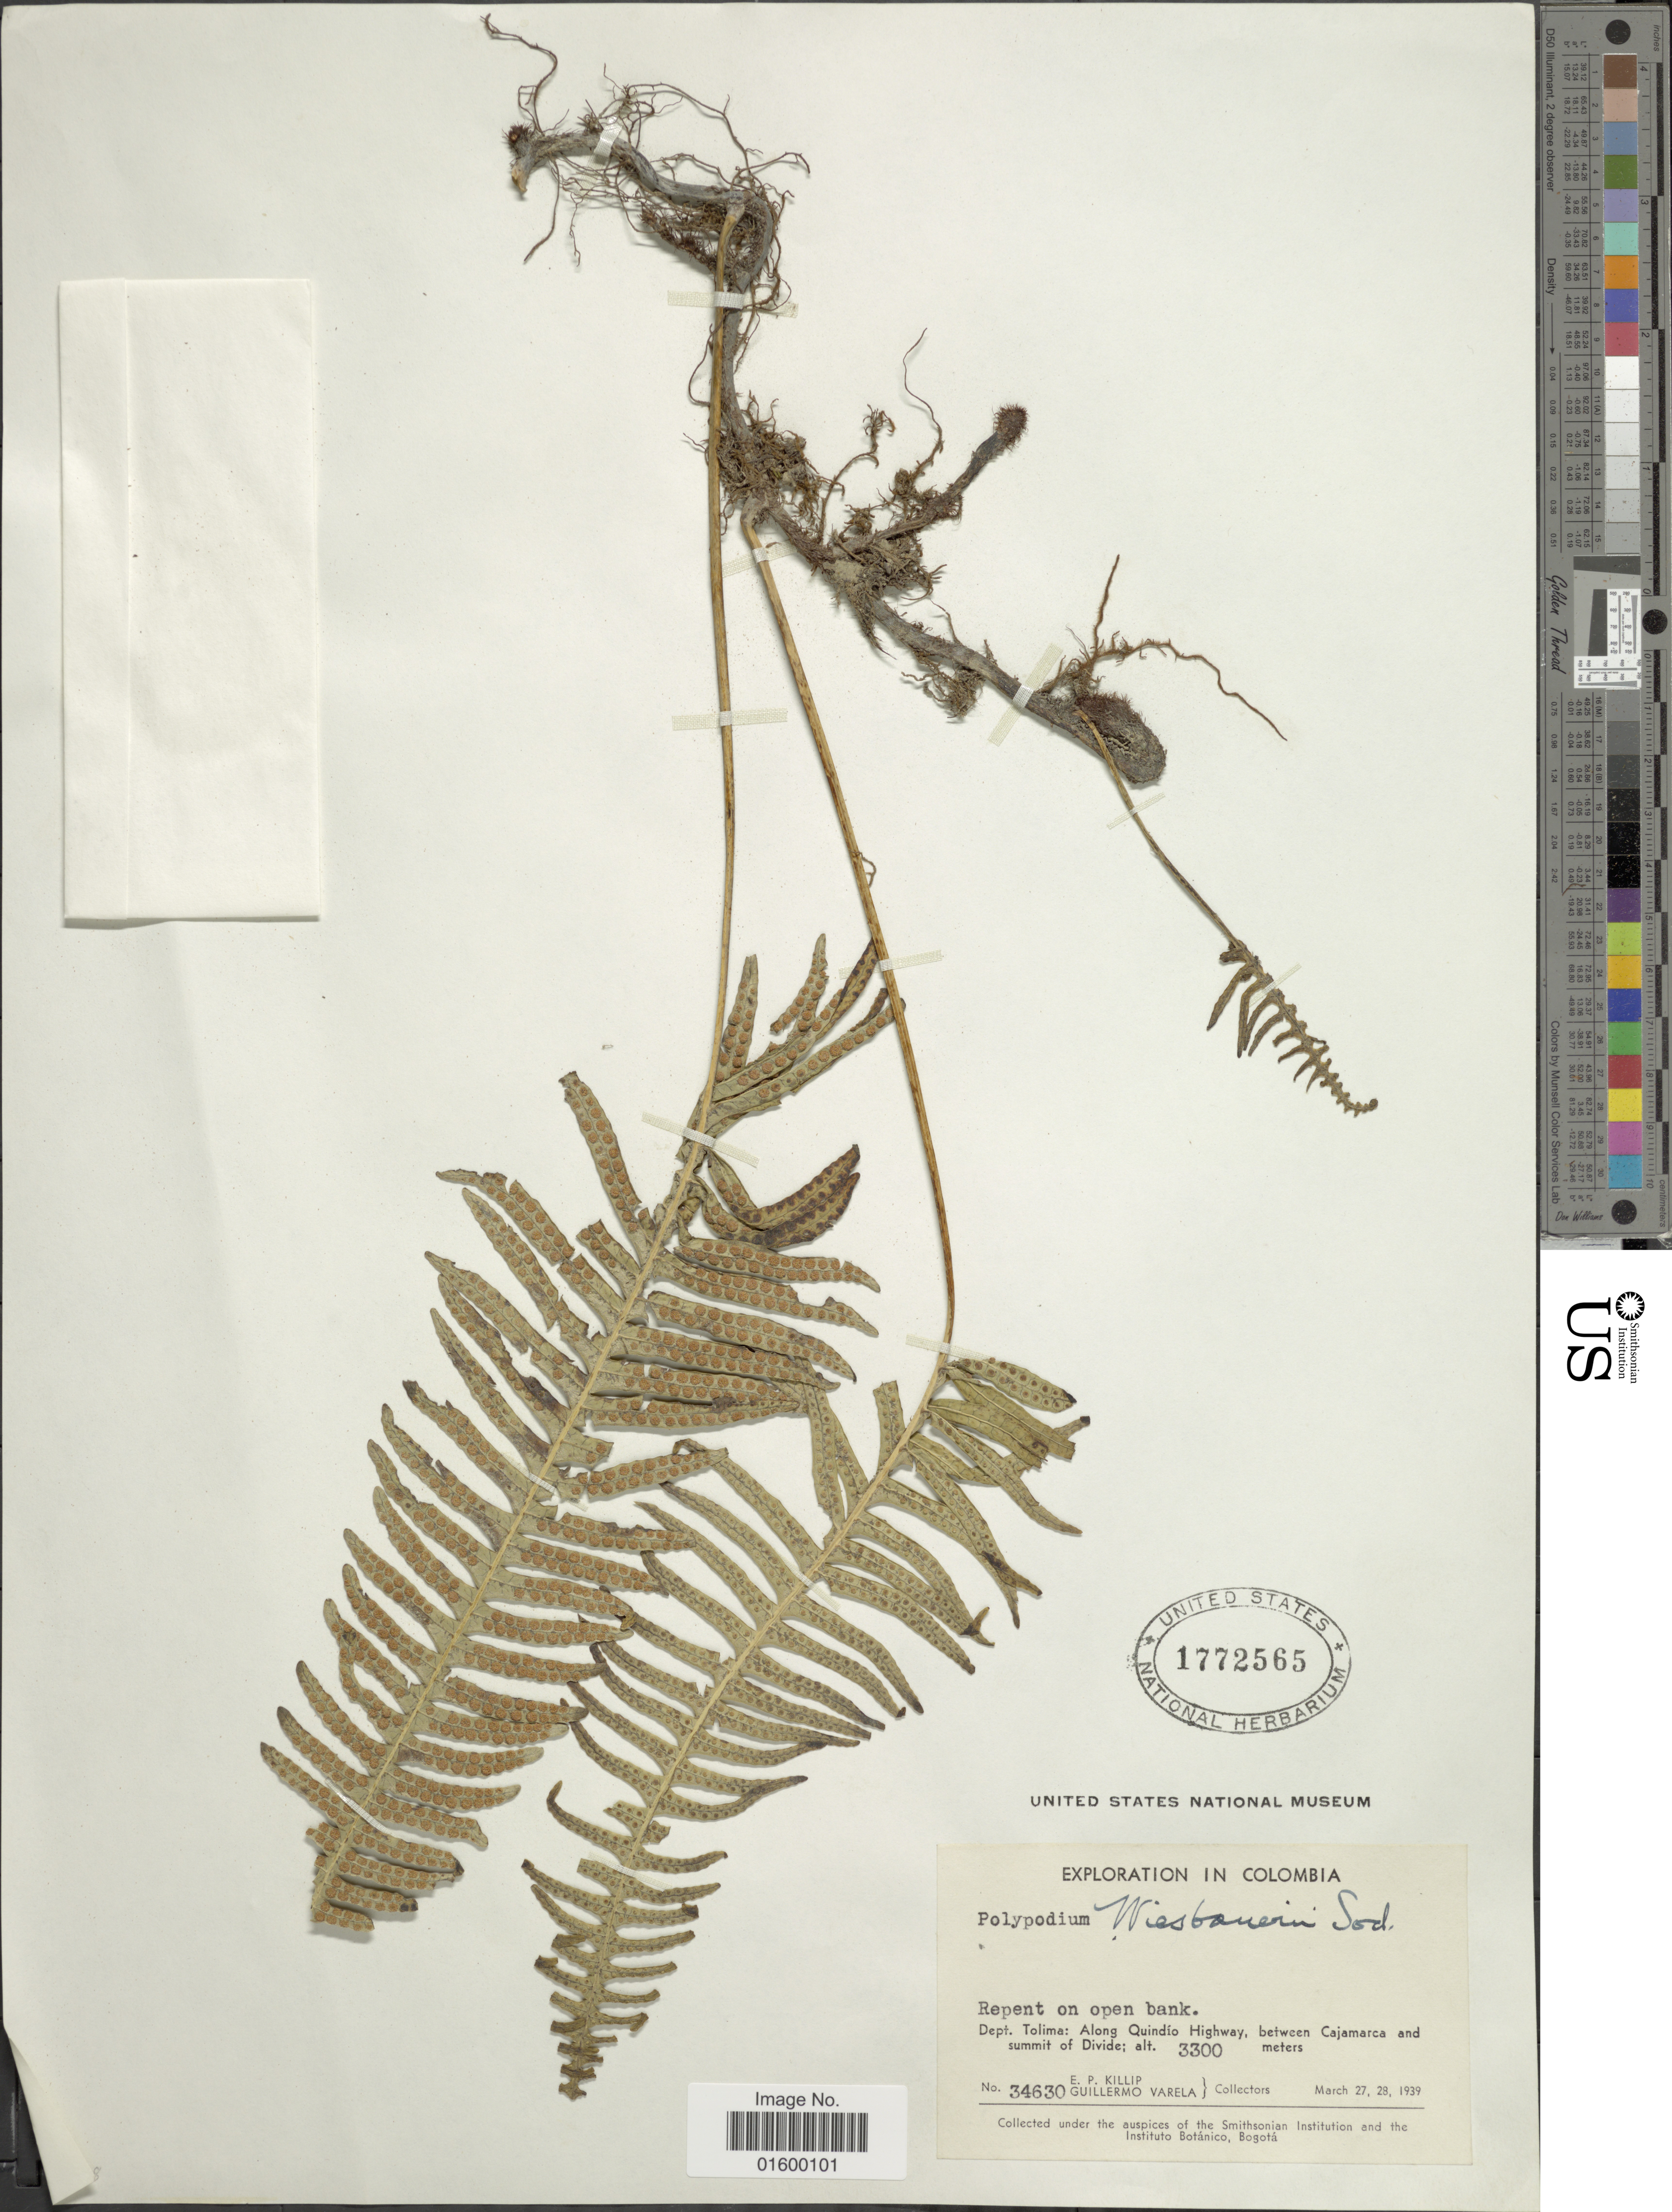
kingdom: Plantae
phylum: Tracheophyta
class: Polypodiopsida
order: Polypodiales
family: Polypodiaceae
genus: Pleopeltis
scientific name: Pleopeltis wiesbaurii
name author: (Sodiro) Lellinger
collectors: E. P. Killip & G. Varela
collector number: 34630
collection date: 1939-03-27/1939-03-28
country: Colombia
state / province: Tolima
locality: Dept. Tolima, along Quindio Highway, between Cajamarca and summit of Divide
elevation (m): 3300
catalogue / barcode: US 1772565